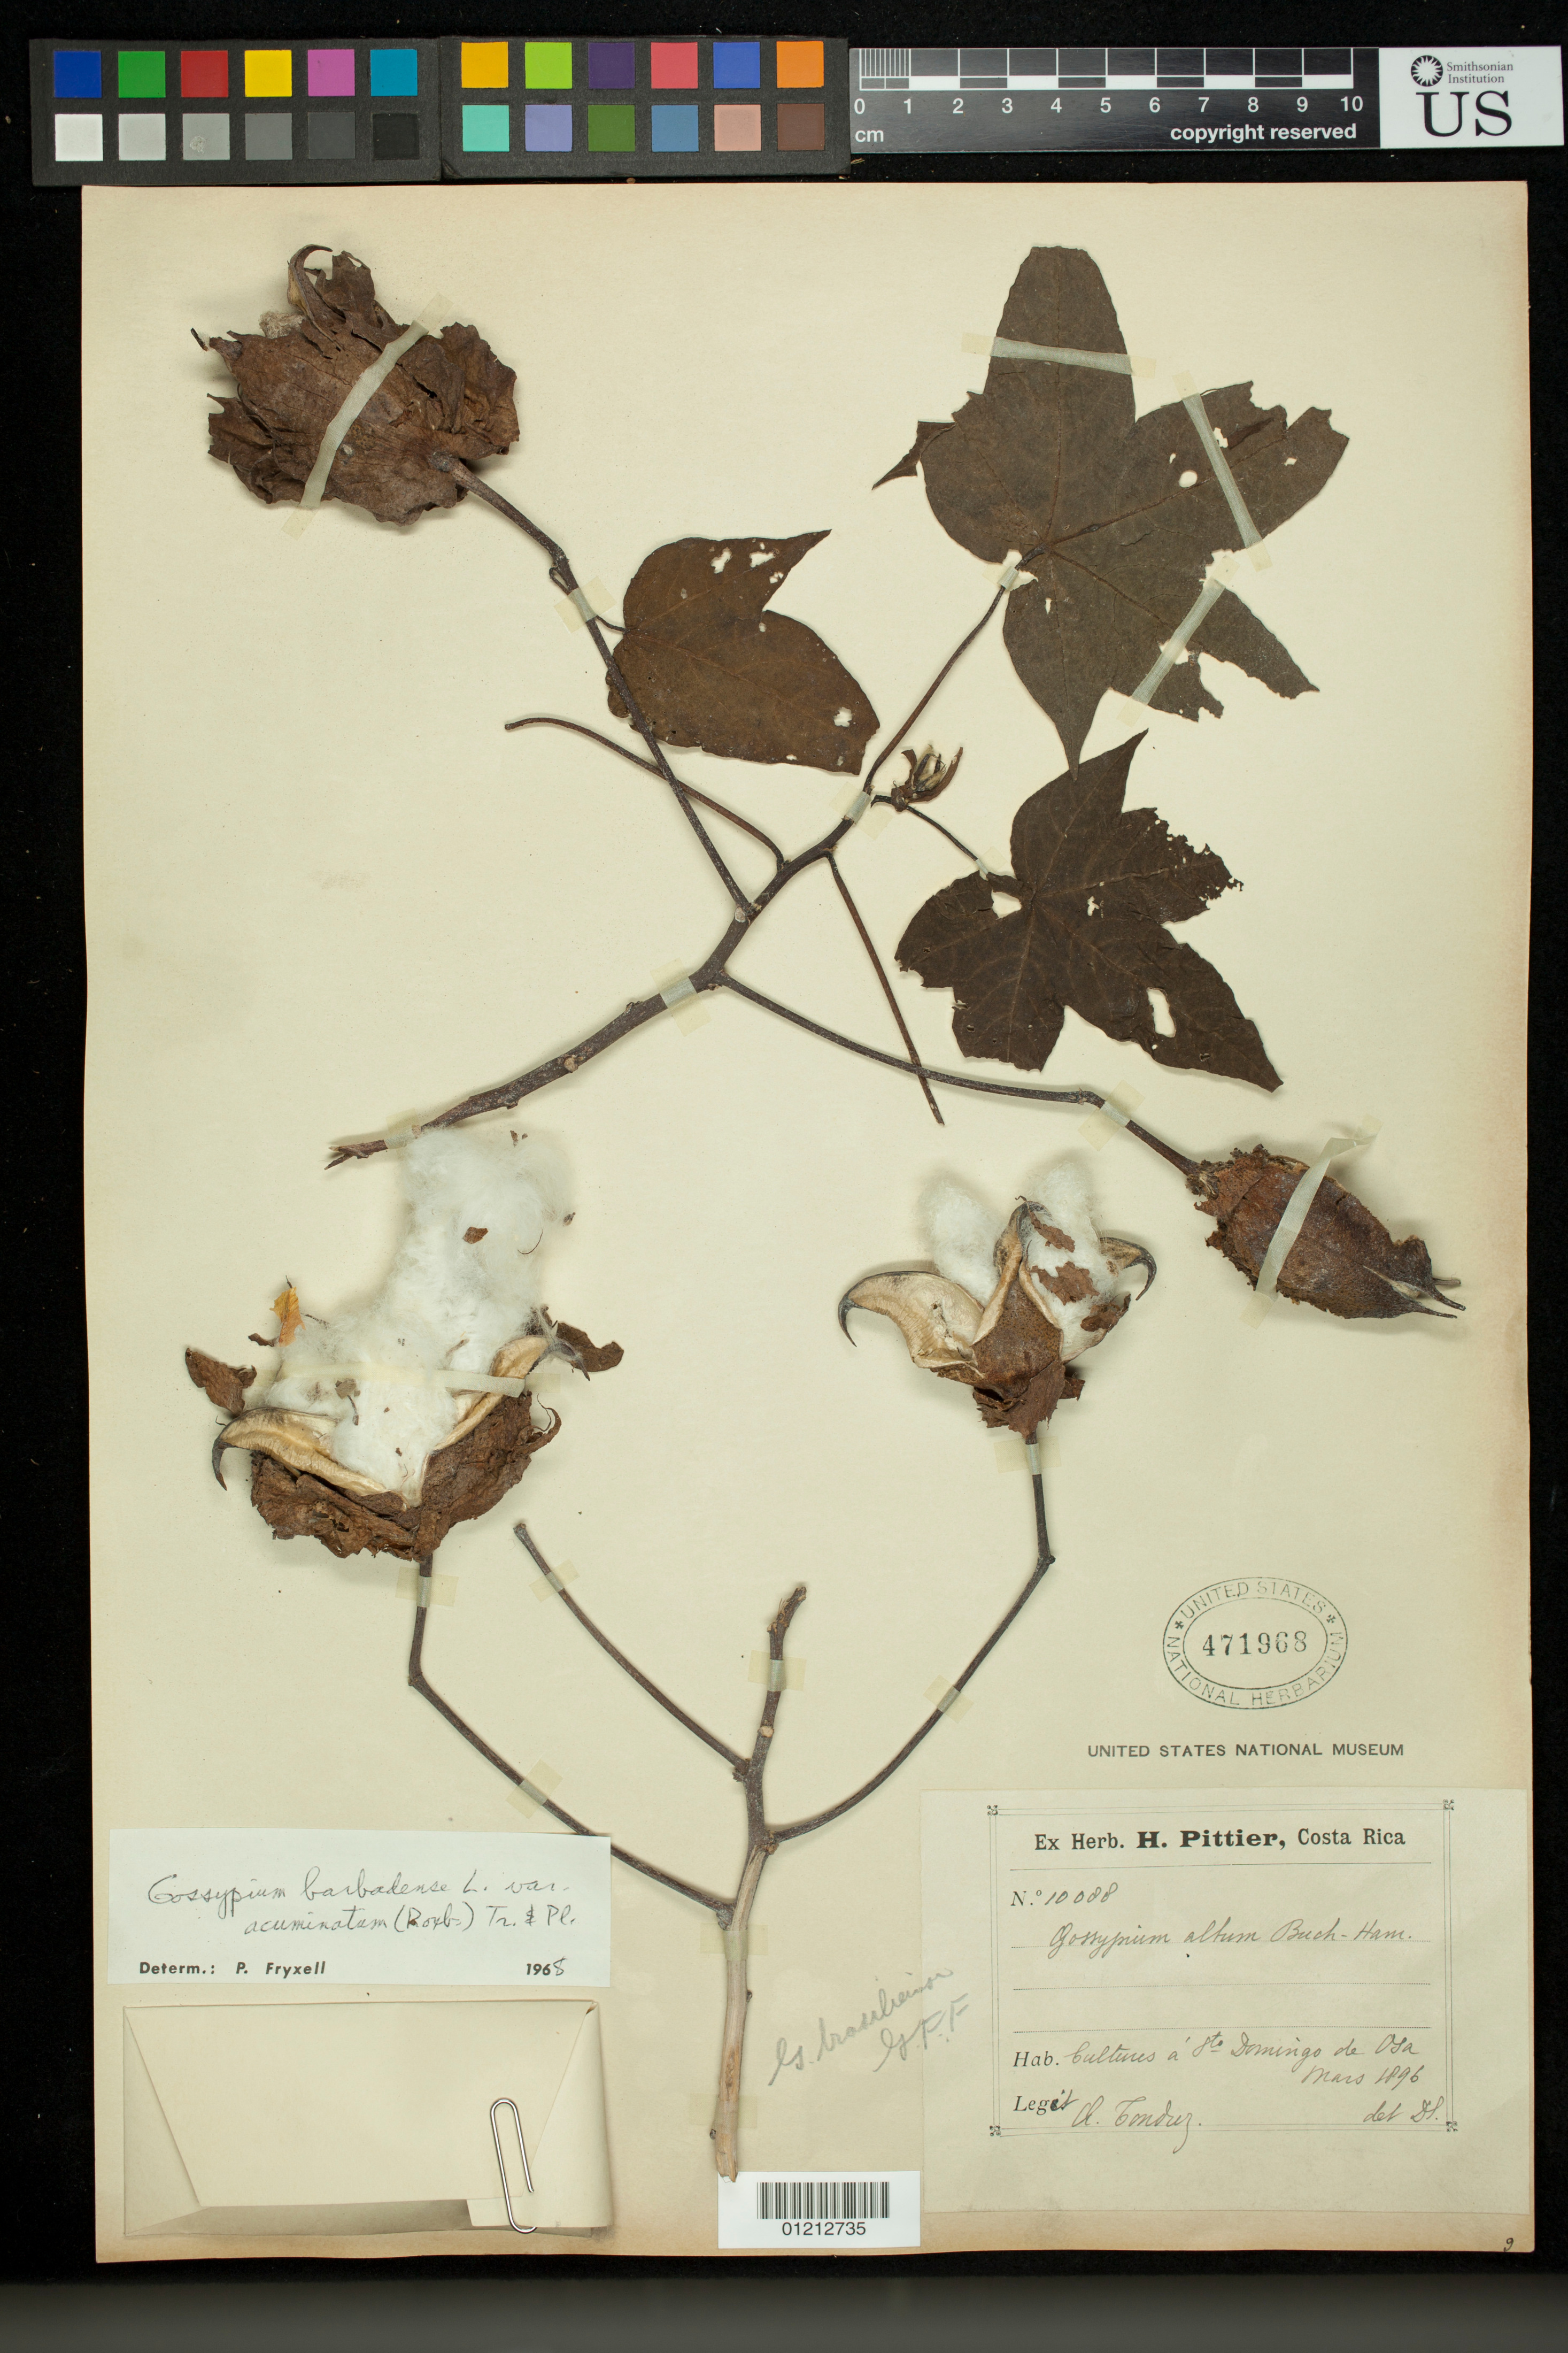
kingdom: Plantae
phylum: Tracheophyta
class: Magnoliopsida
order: Malvales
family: Malvaceae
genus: Gossypium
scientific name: Gossypium barbadense var. acuminatum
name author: (Roxb. ex G. Don) Triana & Planch.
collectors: A. Tonduz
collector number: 10088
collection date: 1896-03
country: Costa Rica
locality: Cultures a Sto. Domingo de Ola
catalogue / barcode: US 471968